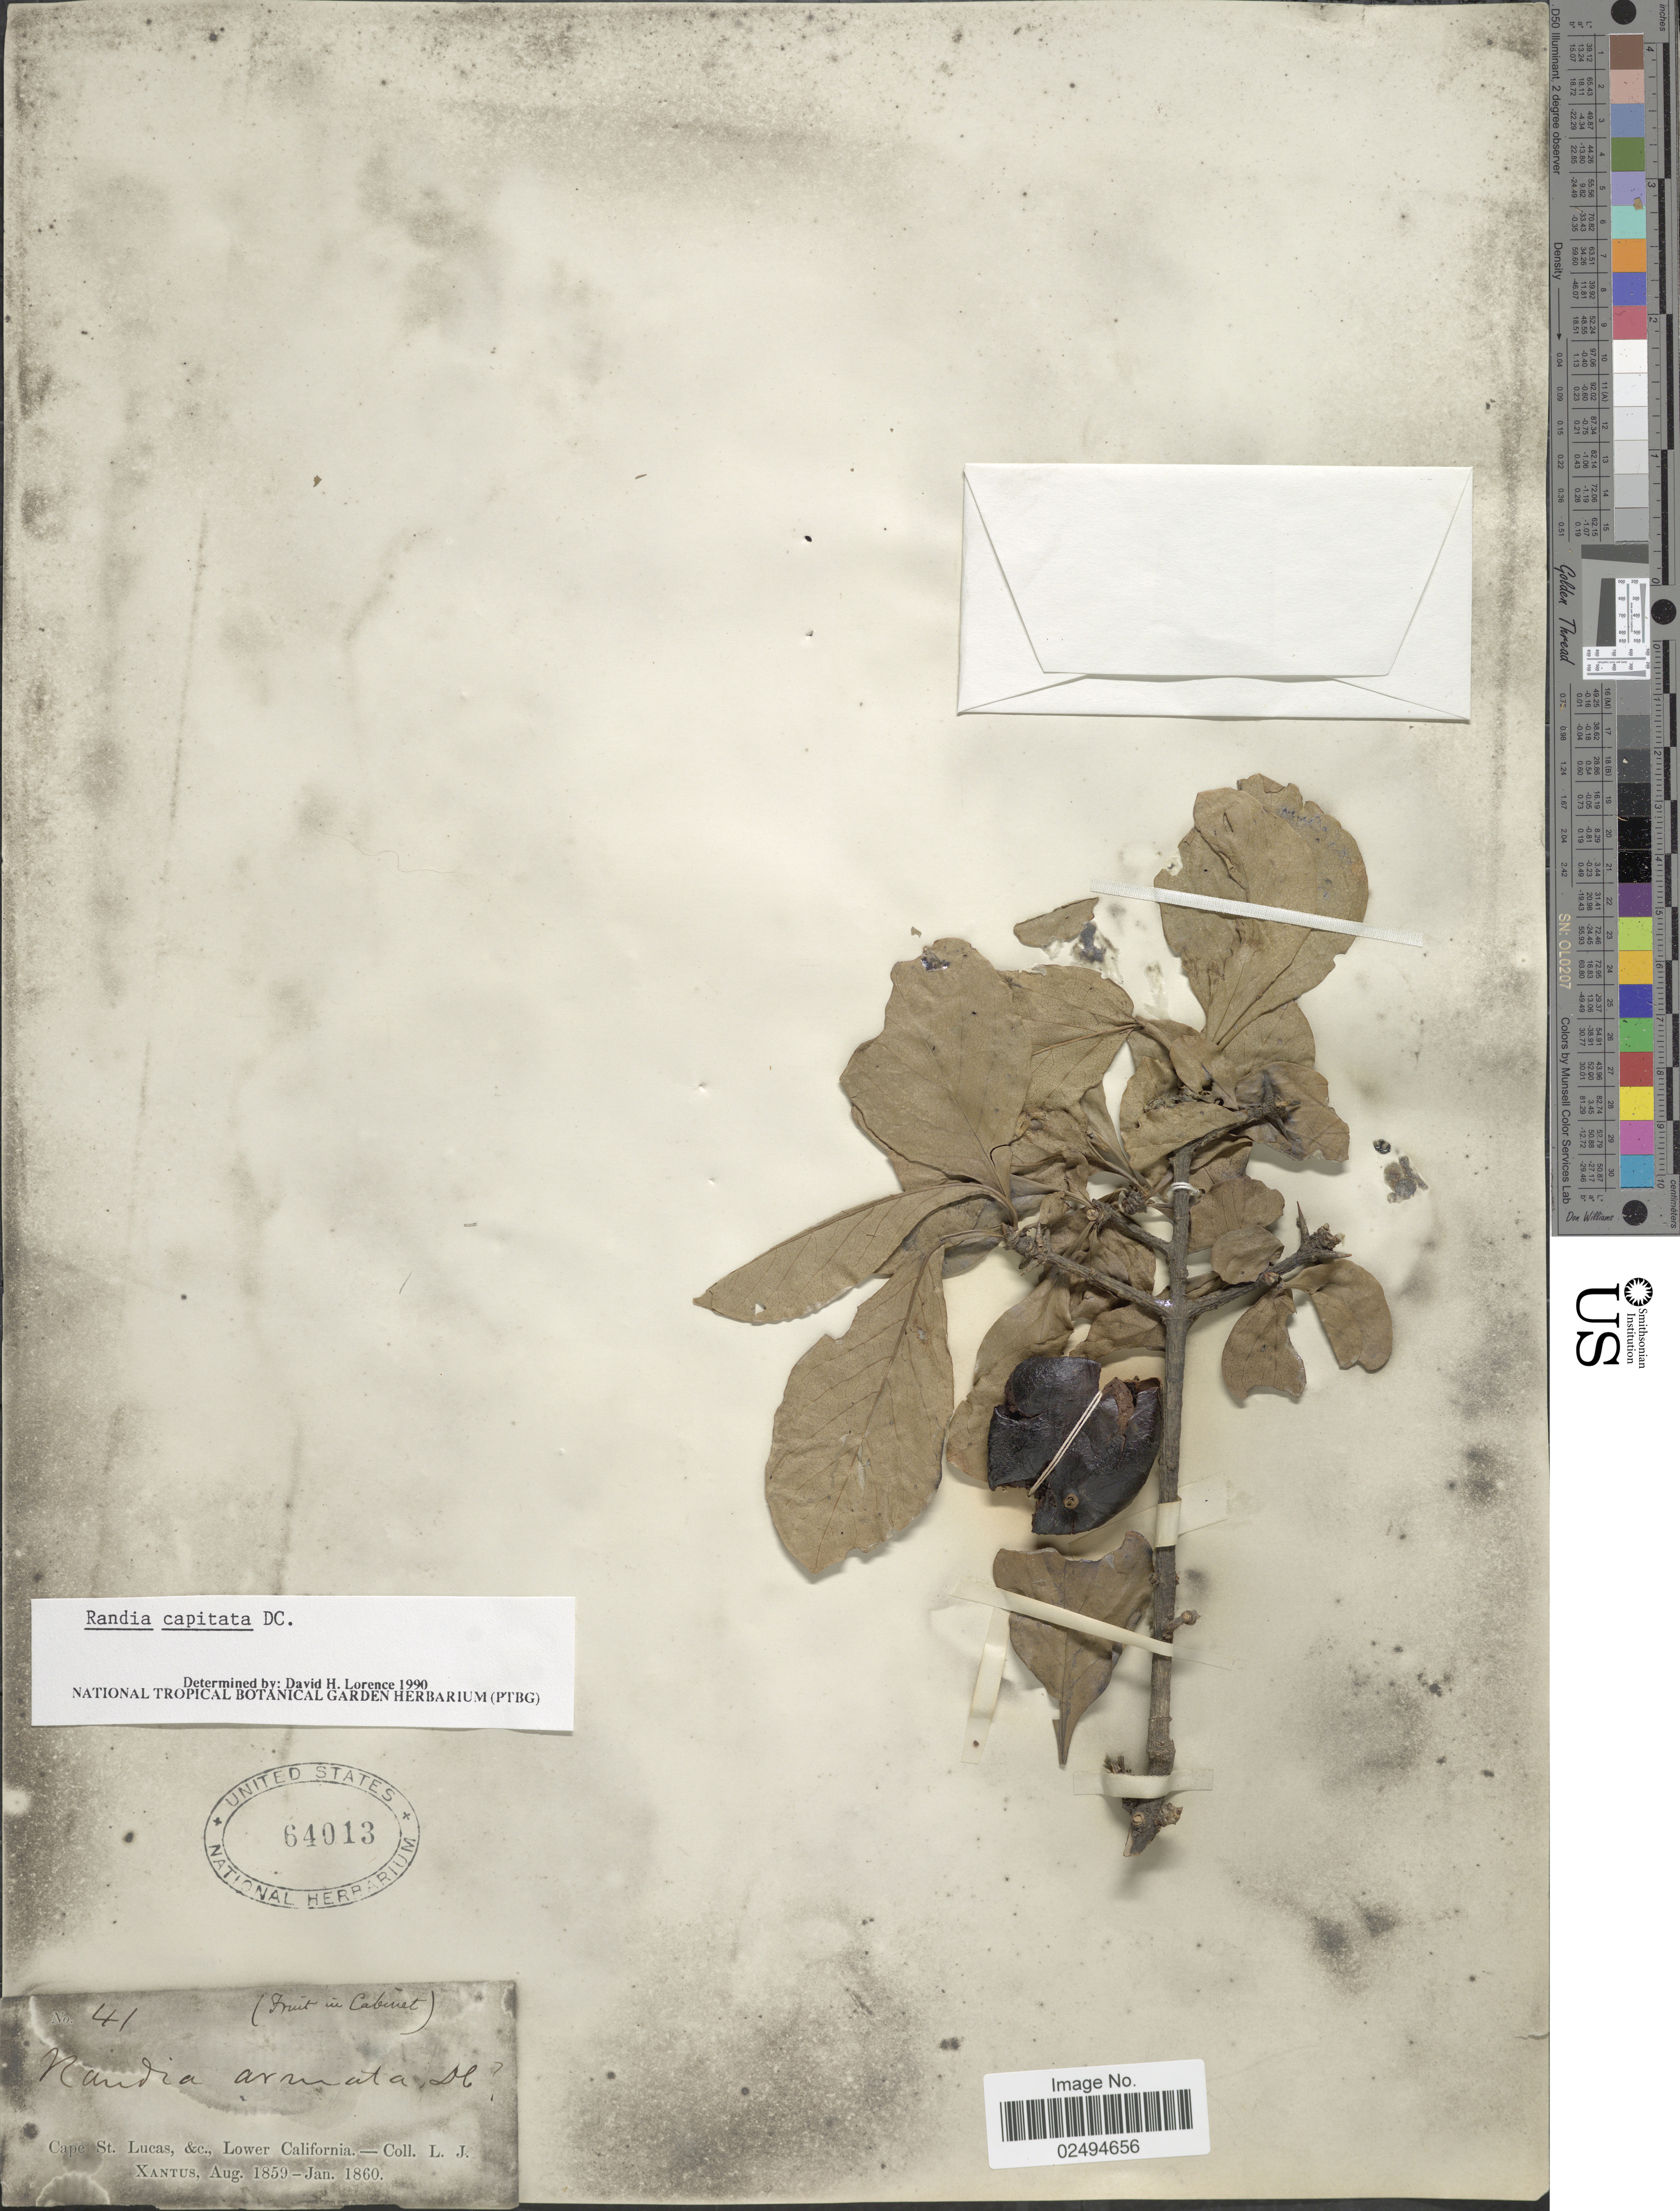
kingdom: Plantae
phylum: Tracheophyta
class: Magnoliopsida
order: Gentianales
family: Rubiaceae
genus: Randia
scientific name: Randia capitata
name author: DC.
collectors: L. J. Xantus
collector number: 41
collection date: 1859-08/1860-01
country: Mexico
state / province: Baja California Sur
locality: Cape St. Lucas, &c., Lower California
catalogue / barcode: US 64013